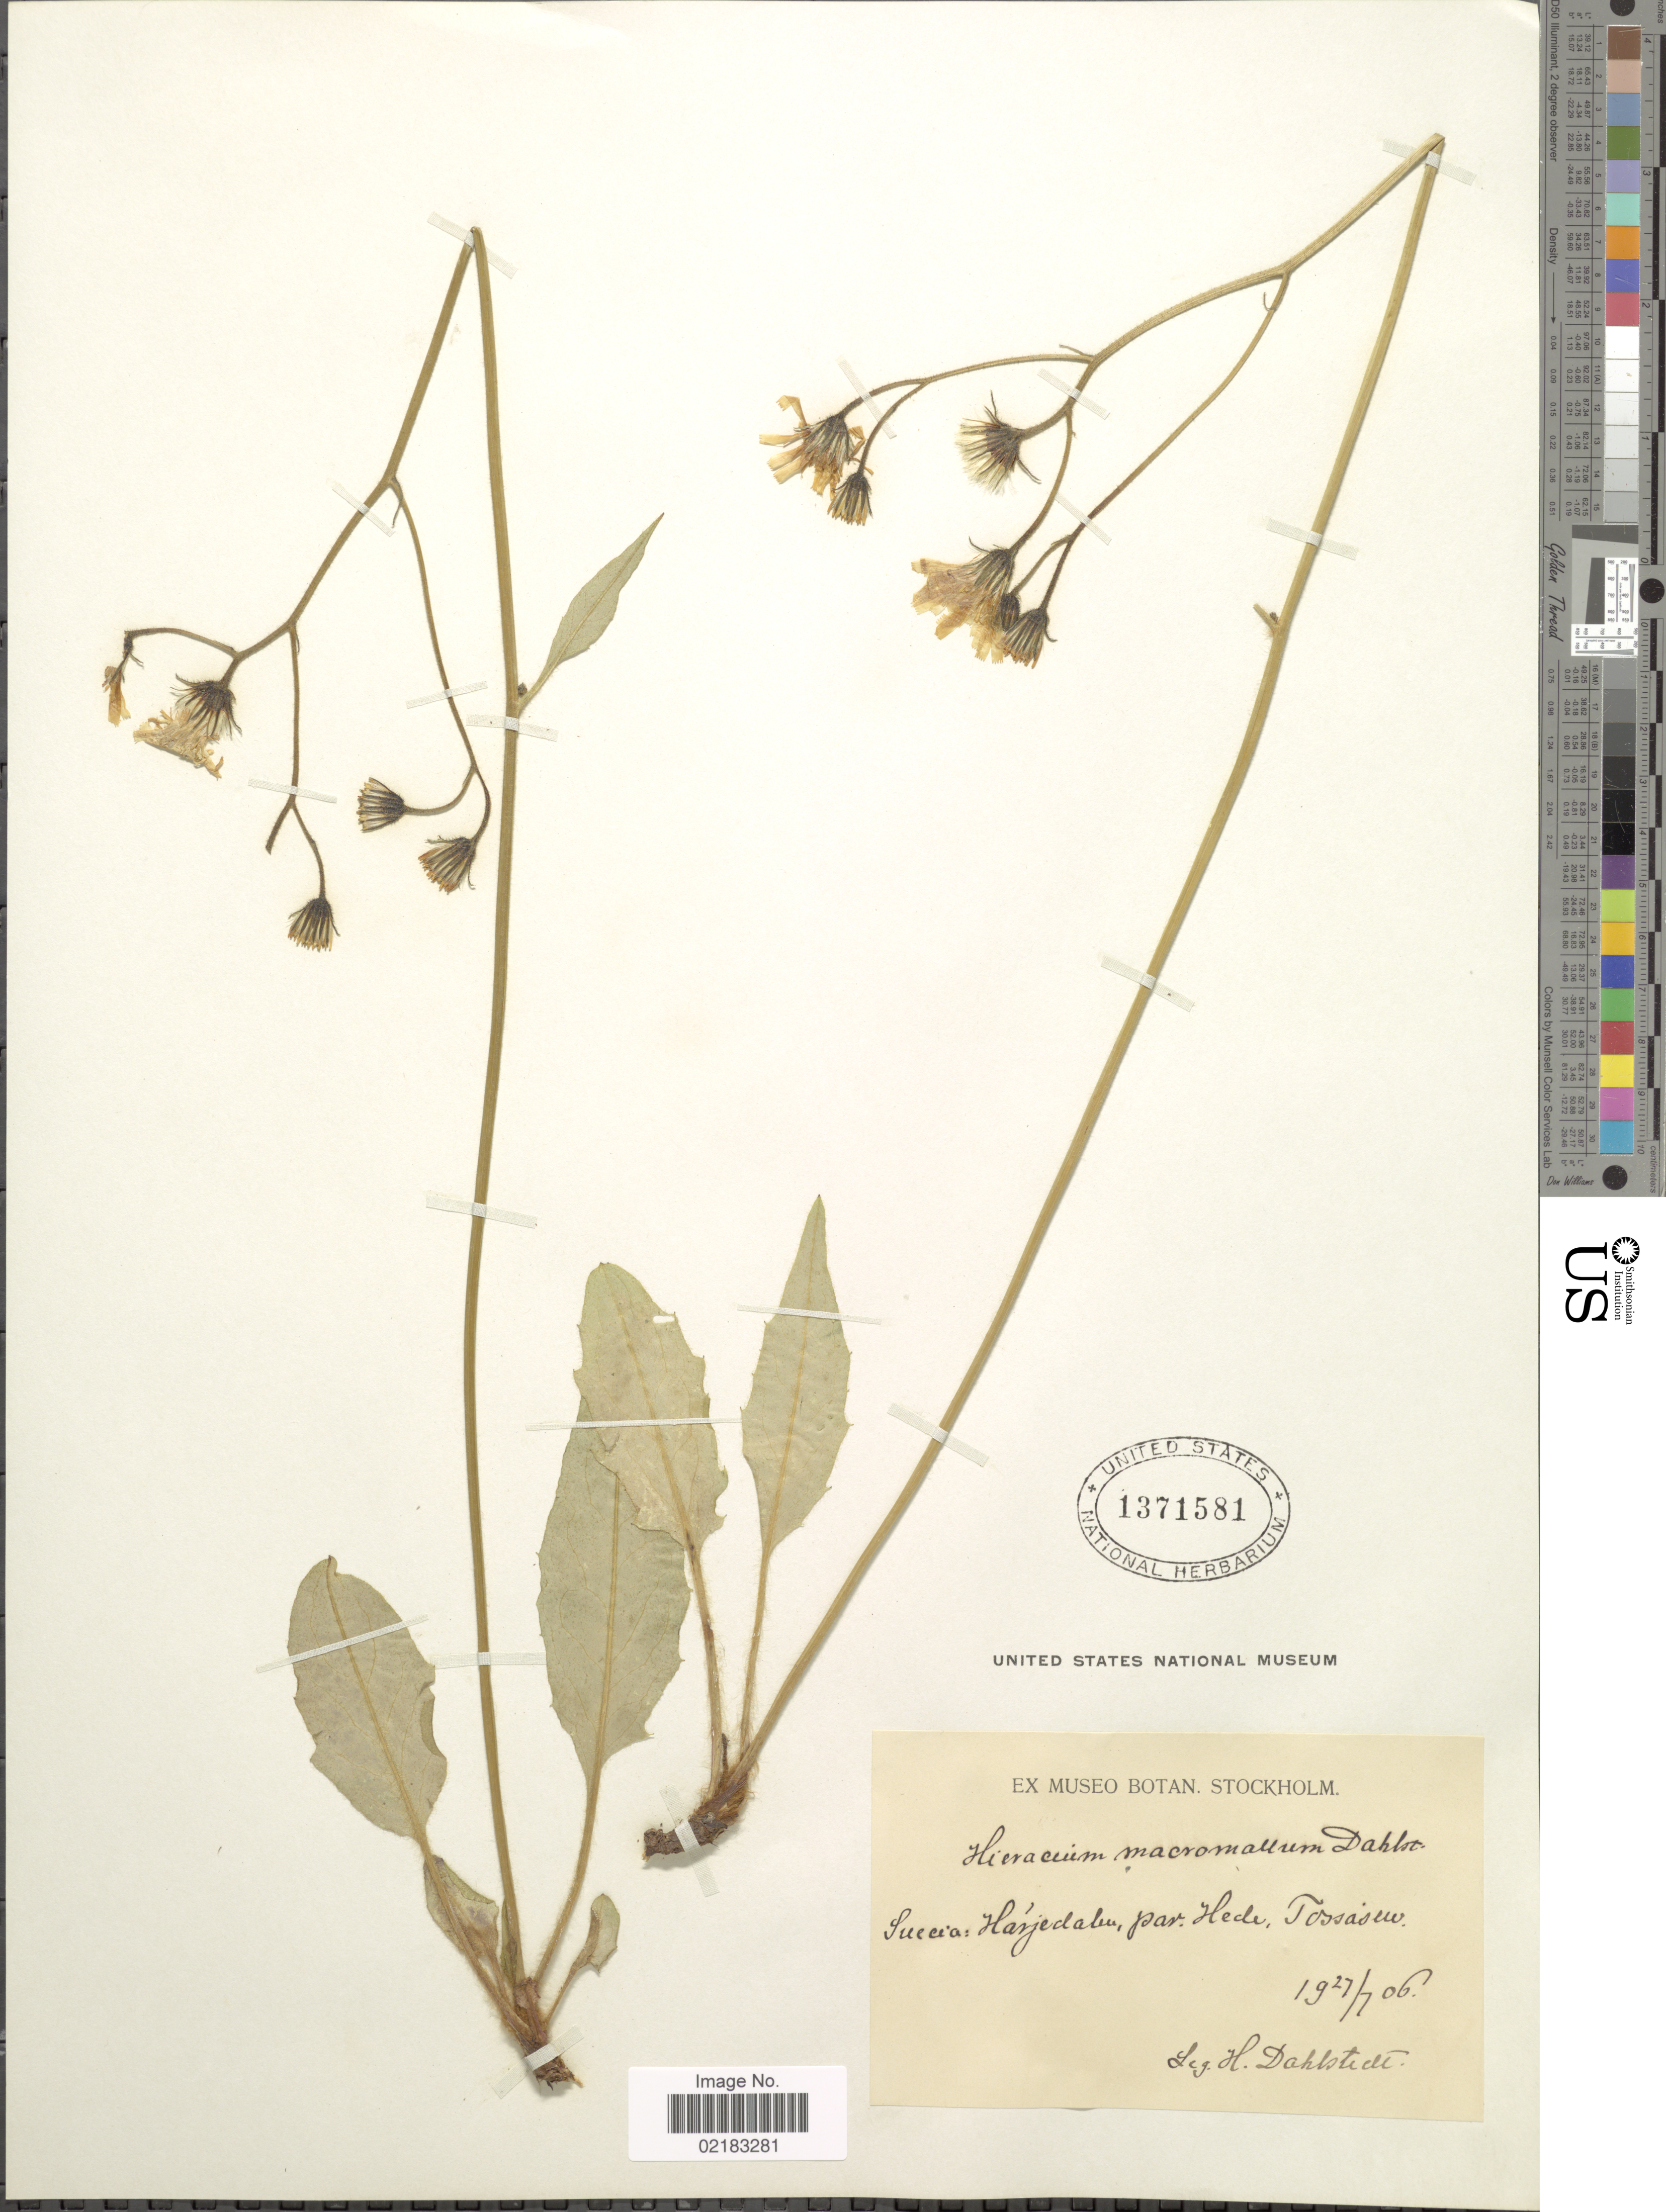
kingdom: Plantae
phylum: Tracheophyta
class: Magnoliopsida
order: Asterales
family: Asteraceae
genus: Hieracium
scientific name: Hieracium macromallum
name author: (Dahlst. ex Zahn) Dahlst. ex Johanss.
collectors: H. G. Dahlstedt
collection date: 1906-07-22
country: Sweden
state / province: Jämtland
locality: Suecia: Harjedalen, par. Hede, Tossasen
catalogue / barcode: US 1371581